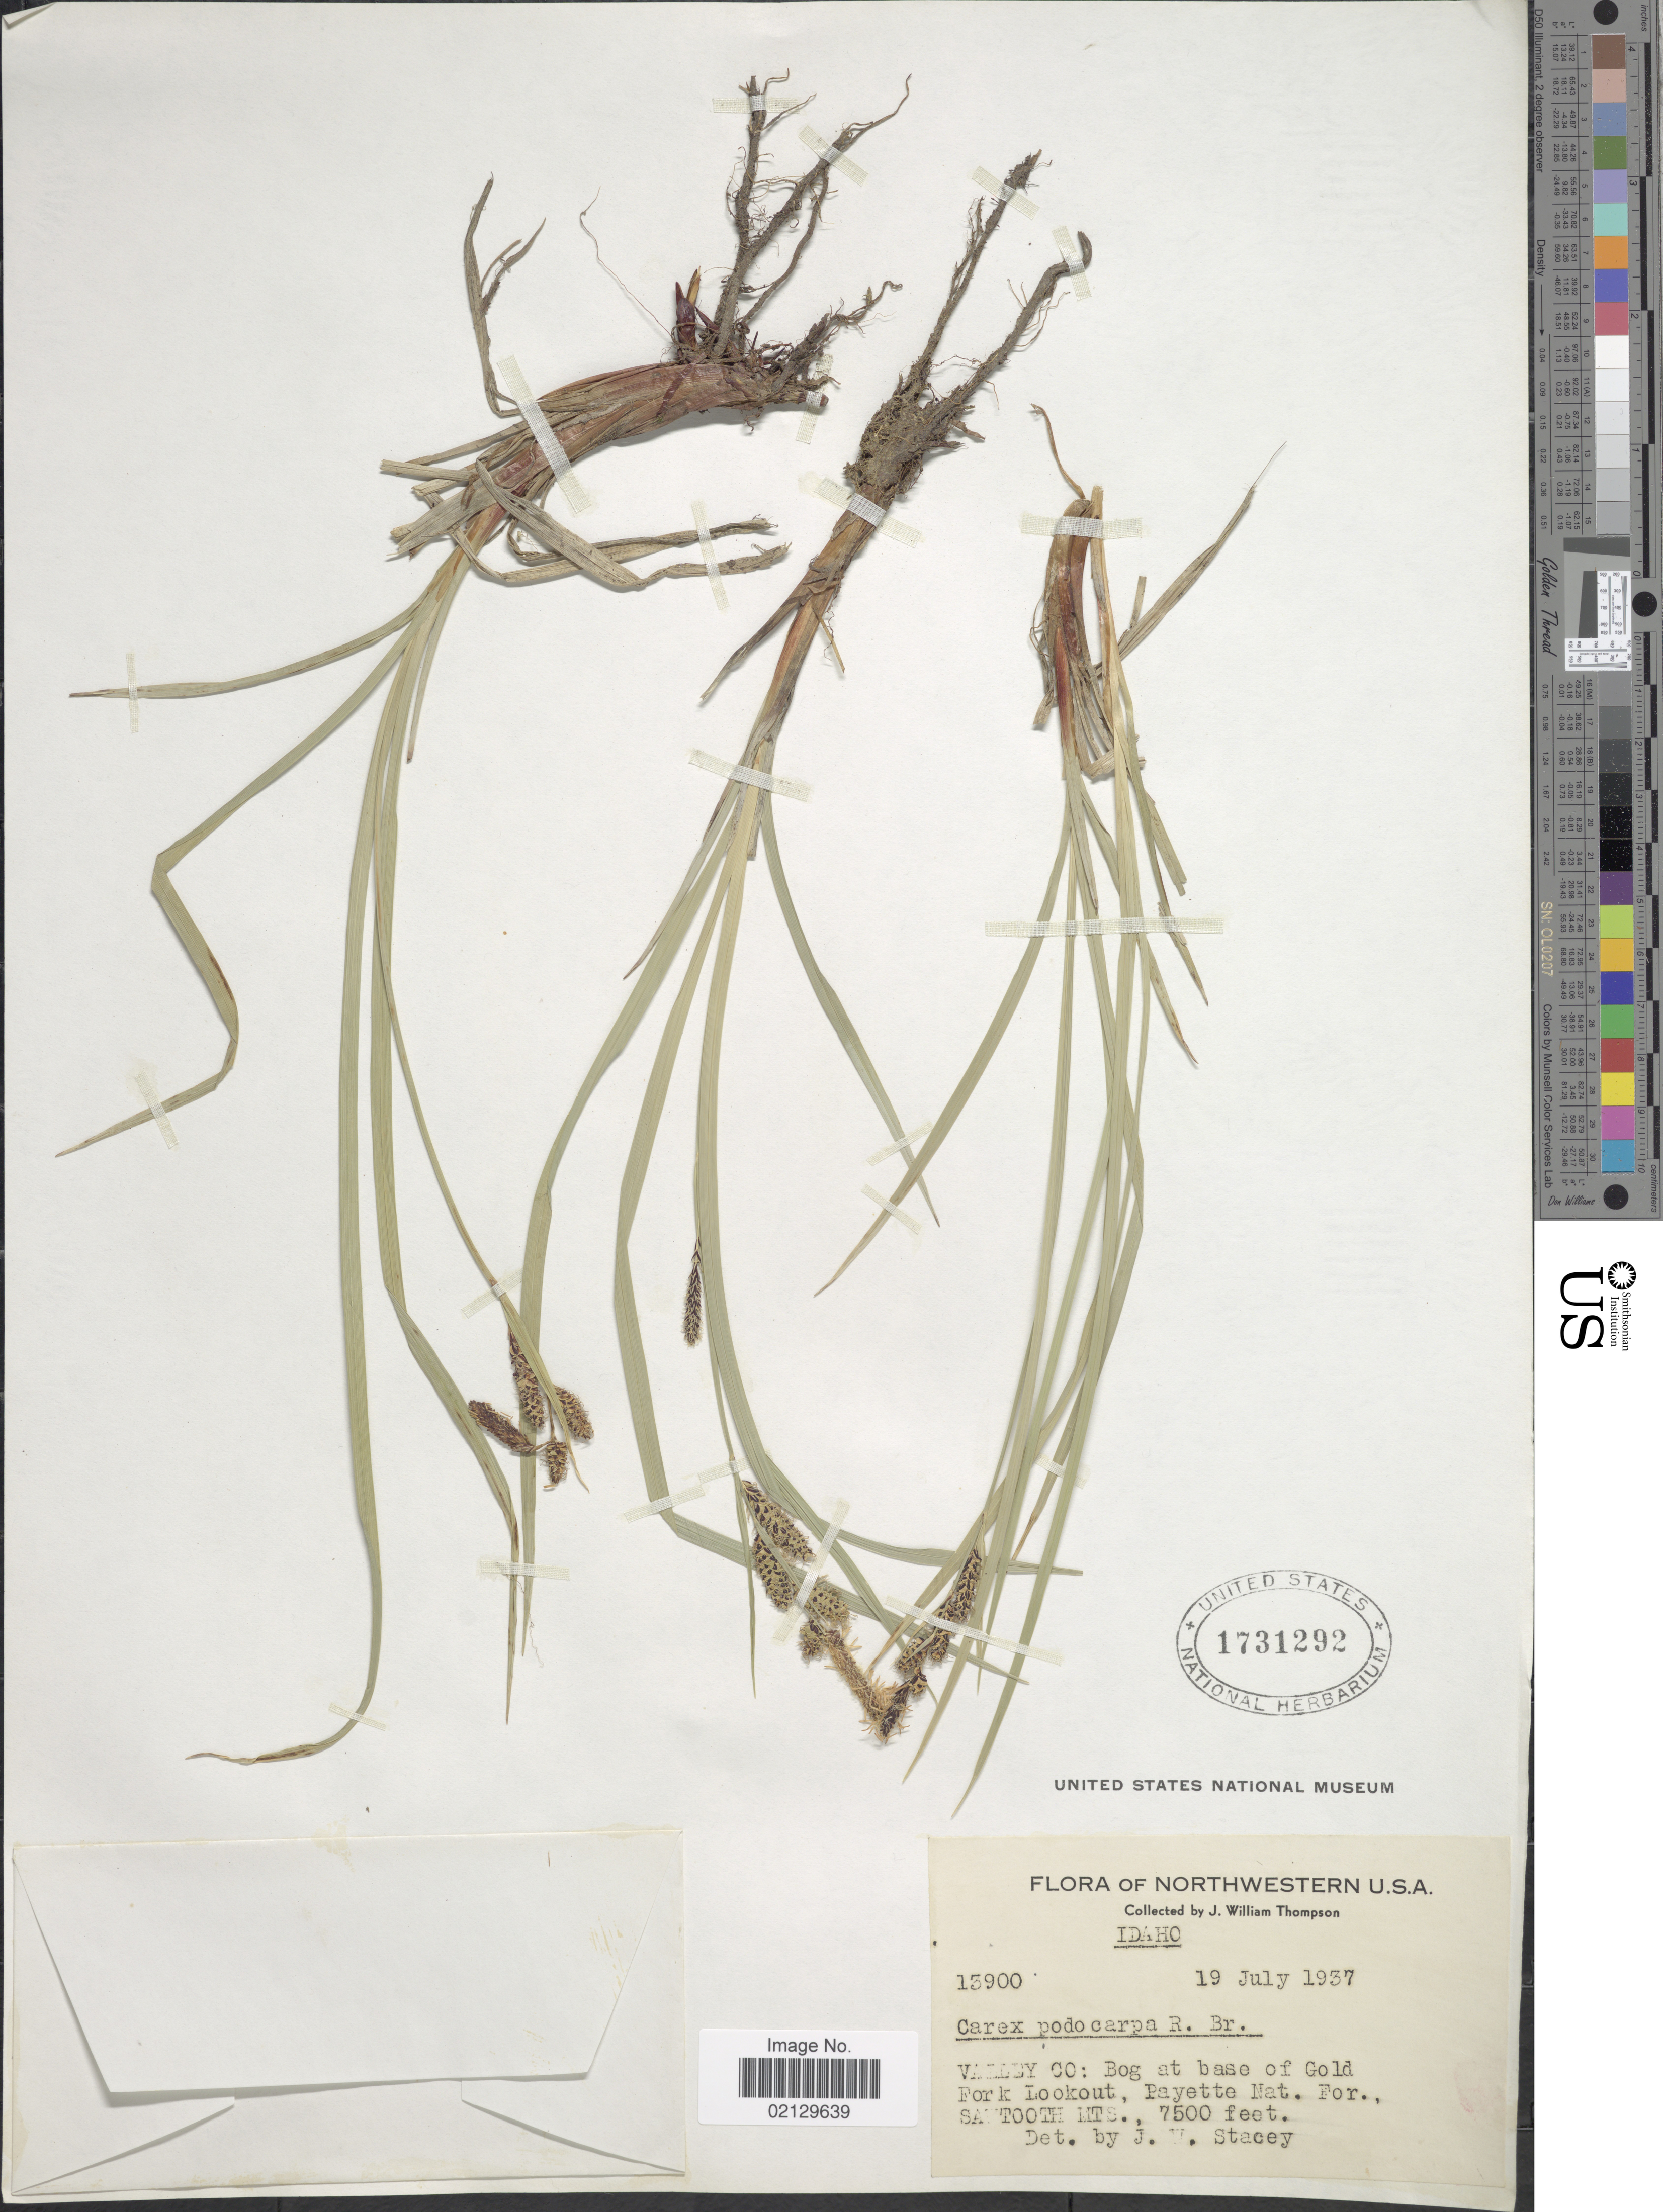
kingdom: Plantae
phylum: Tracheophyta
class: Liliopsida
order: Poales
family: Cyperaceae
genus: Carex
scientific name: Carex podocarpa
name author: R. Br.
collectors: J. W. Thompson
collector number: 13900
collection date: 1937-07-19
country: United States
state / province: Idaho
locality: Valley Co: Bog at base of Gold Fork Lookout, Payette Nat. For., Sawtooth Mts.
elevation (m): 2286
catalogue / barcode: US 1731292